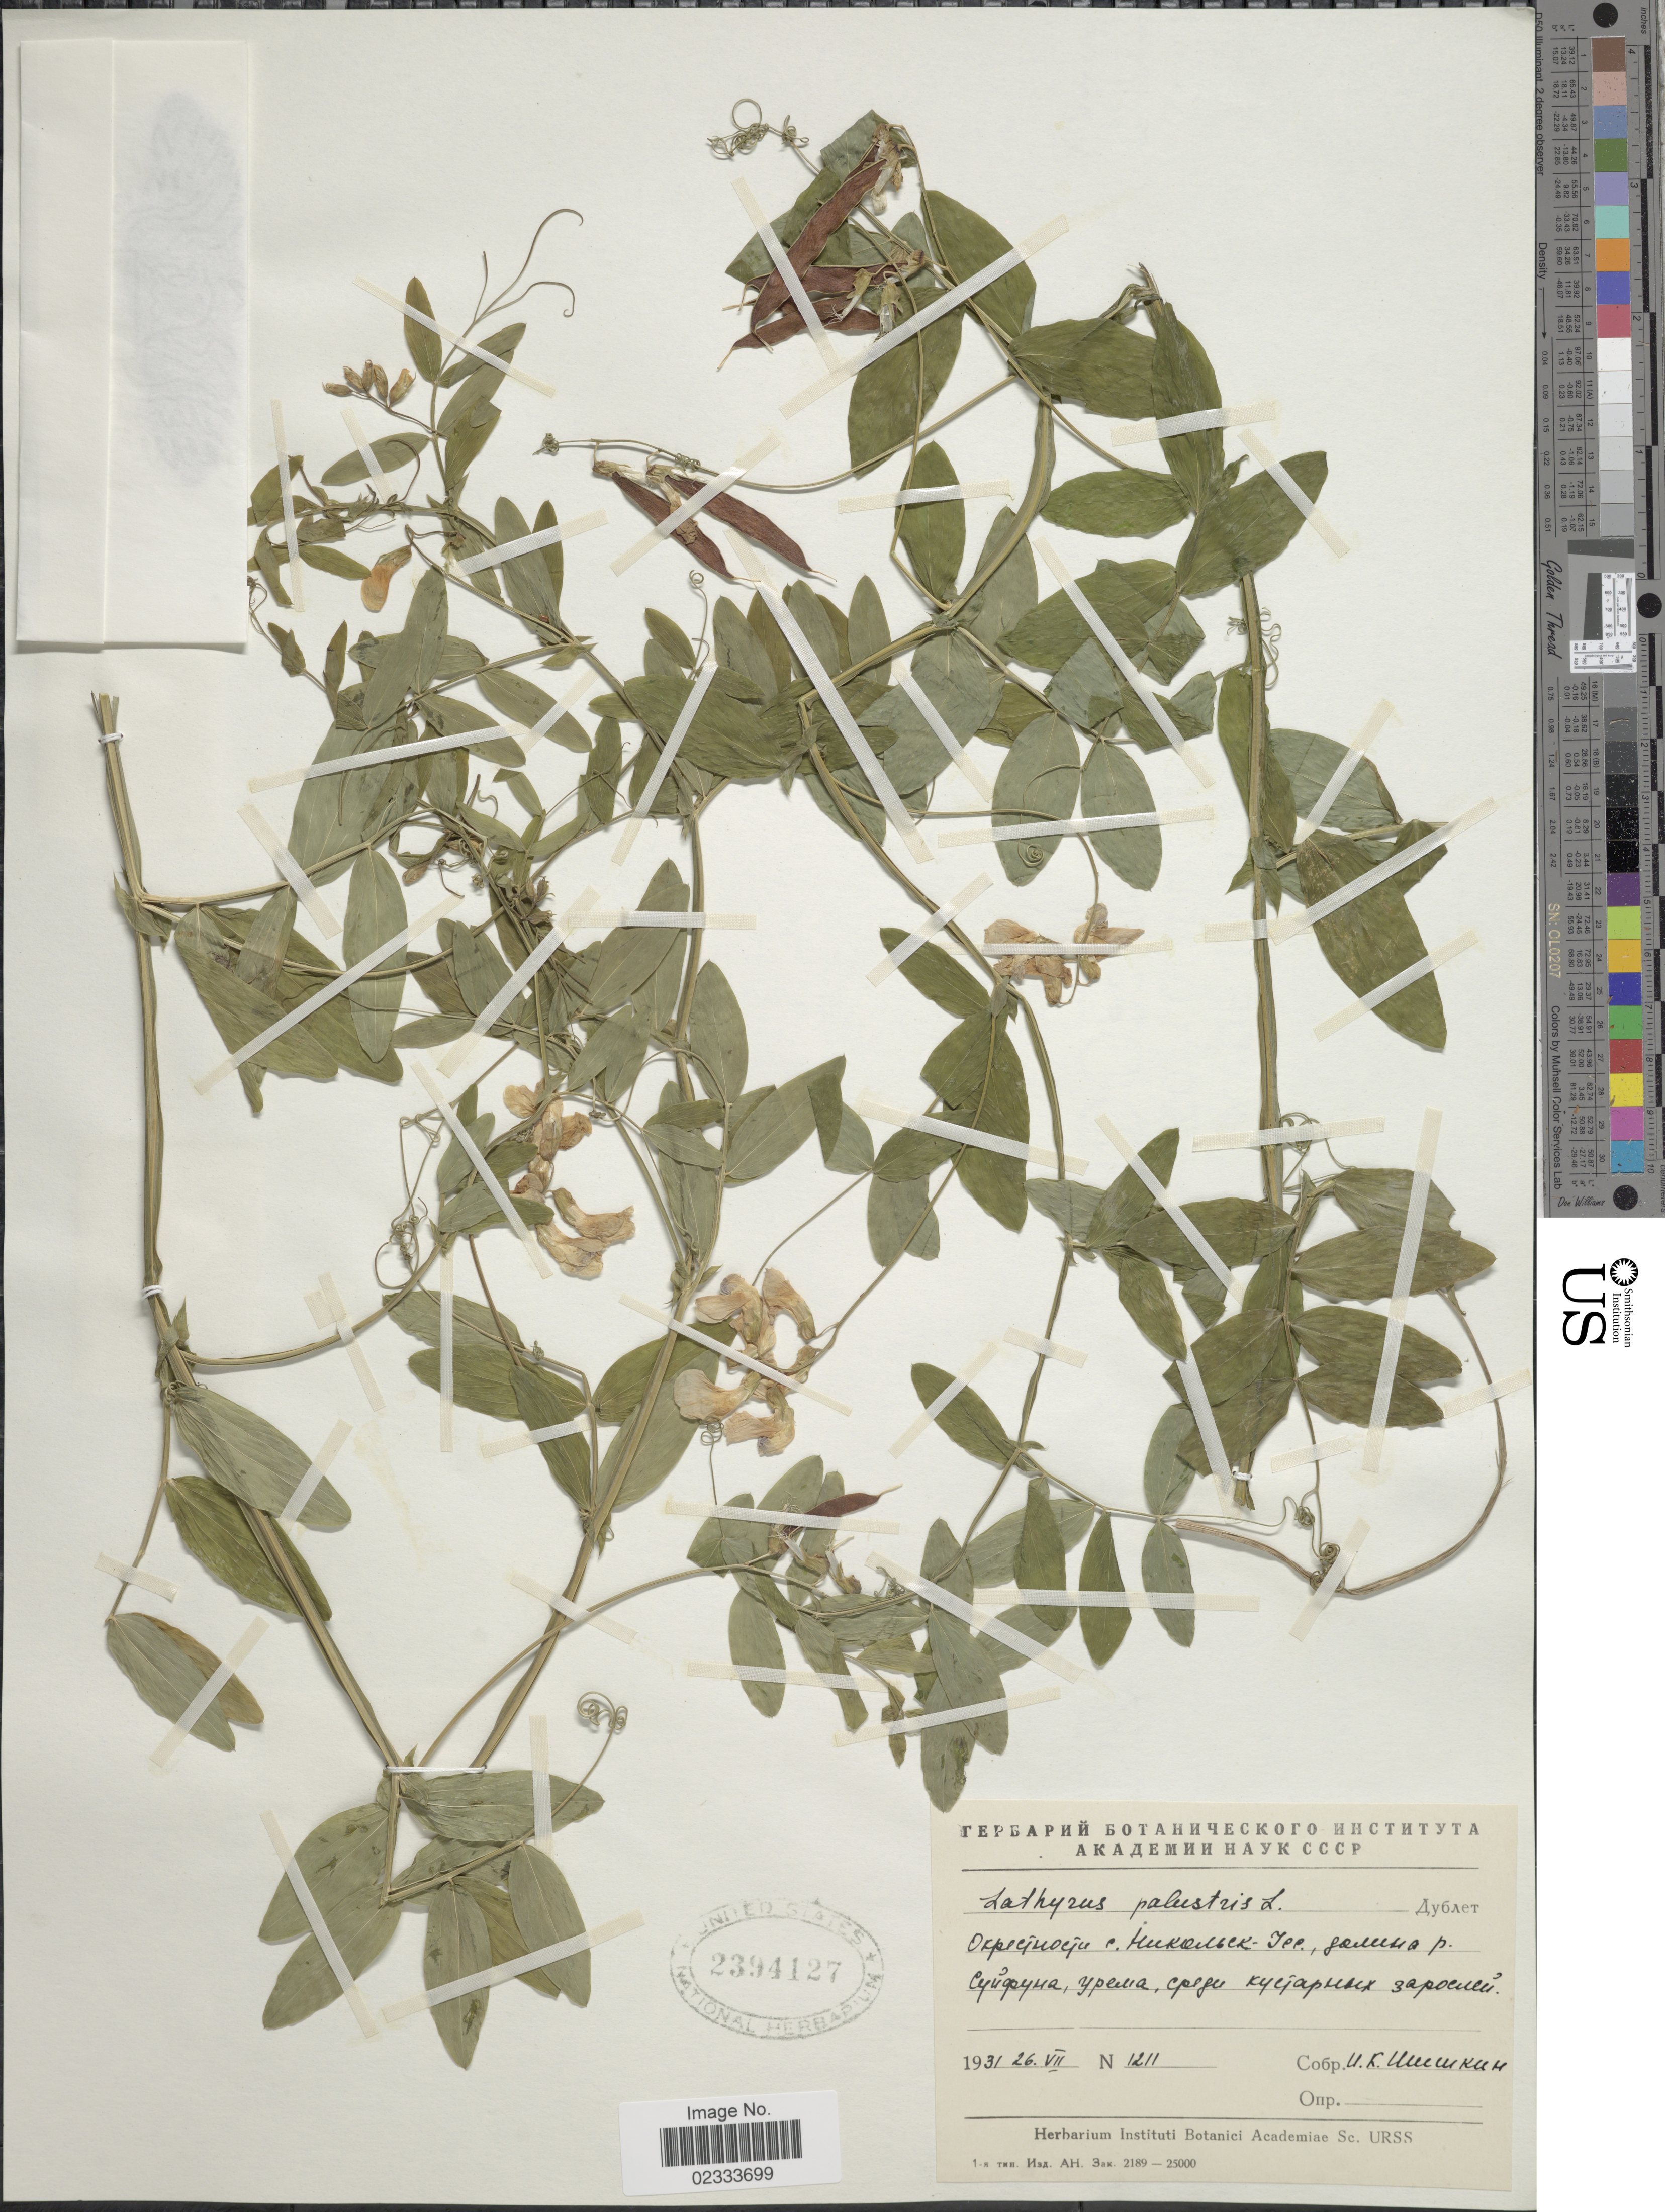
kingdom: Plantae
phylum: Tracheophyta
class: Magnoliopsida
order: Fabales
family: Fabaceae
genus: Lathyrus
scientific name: Lathyrus palustris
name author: L.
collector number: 1211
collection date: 1931-07-26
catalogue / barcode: US 2394127